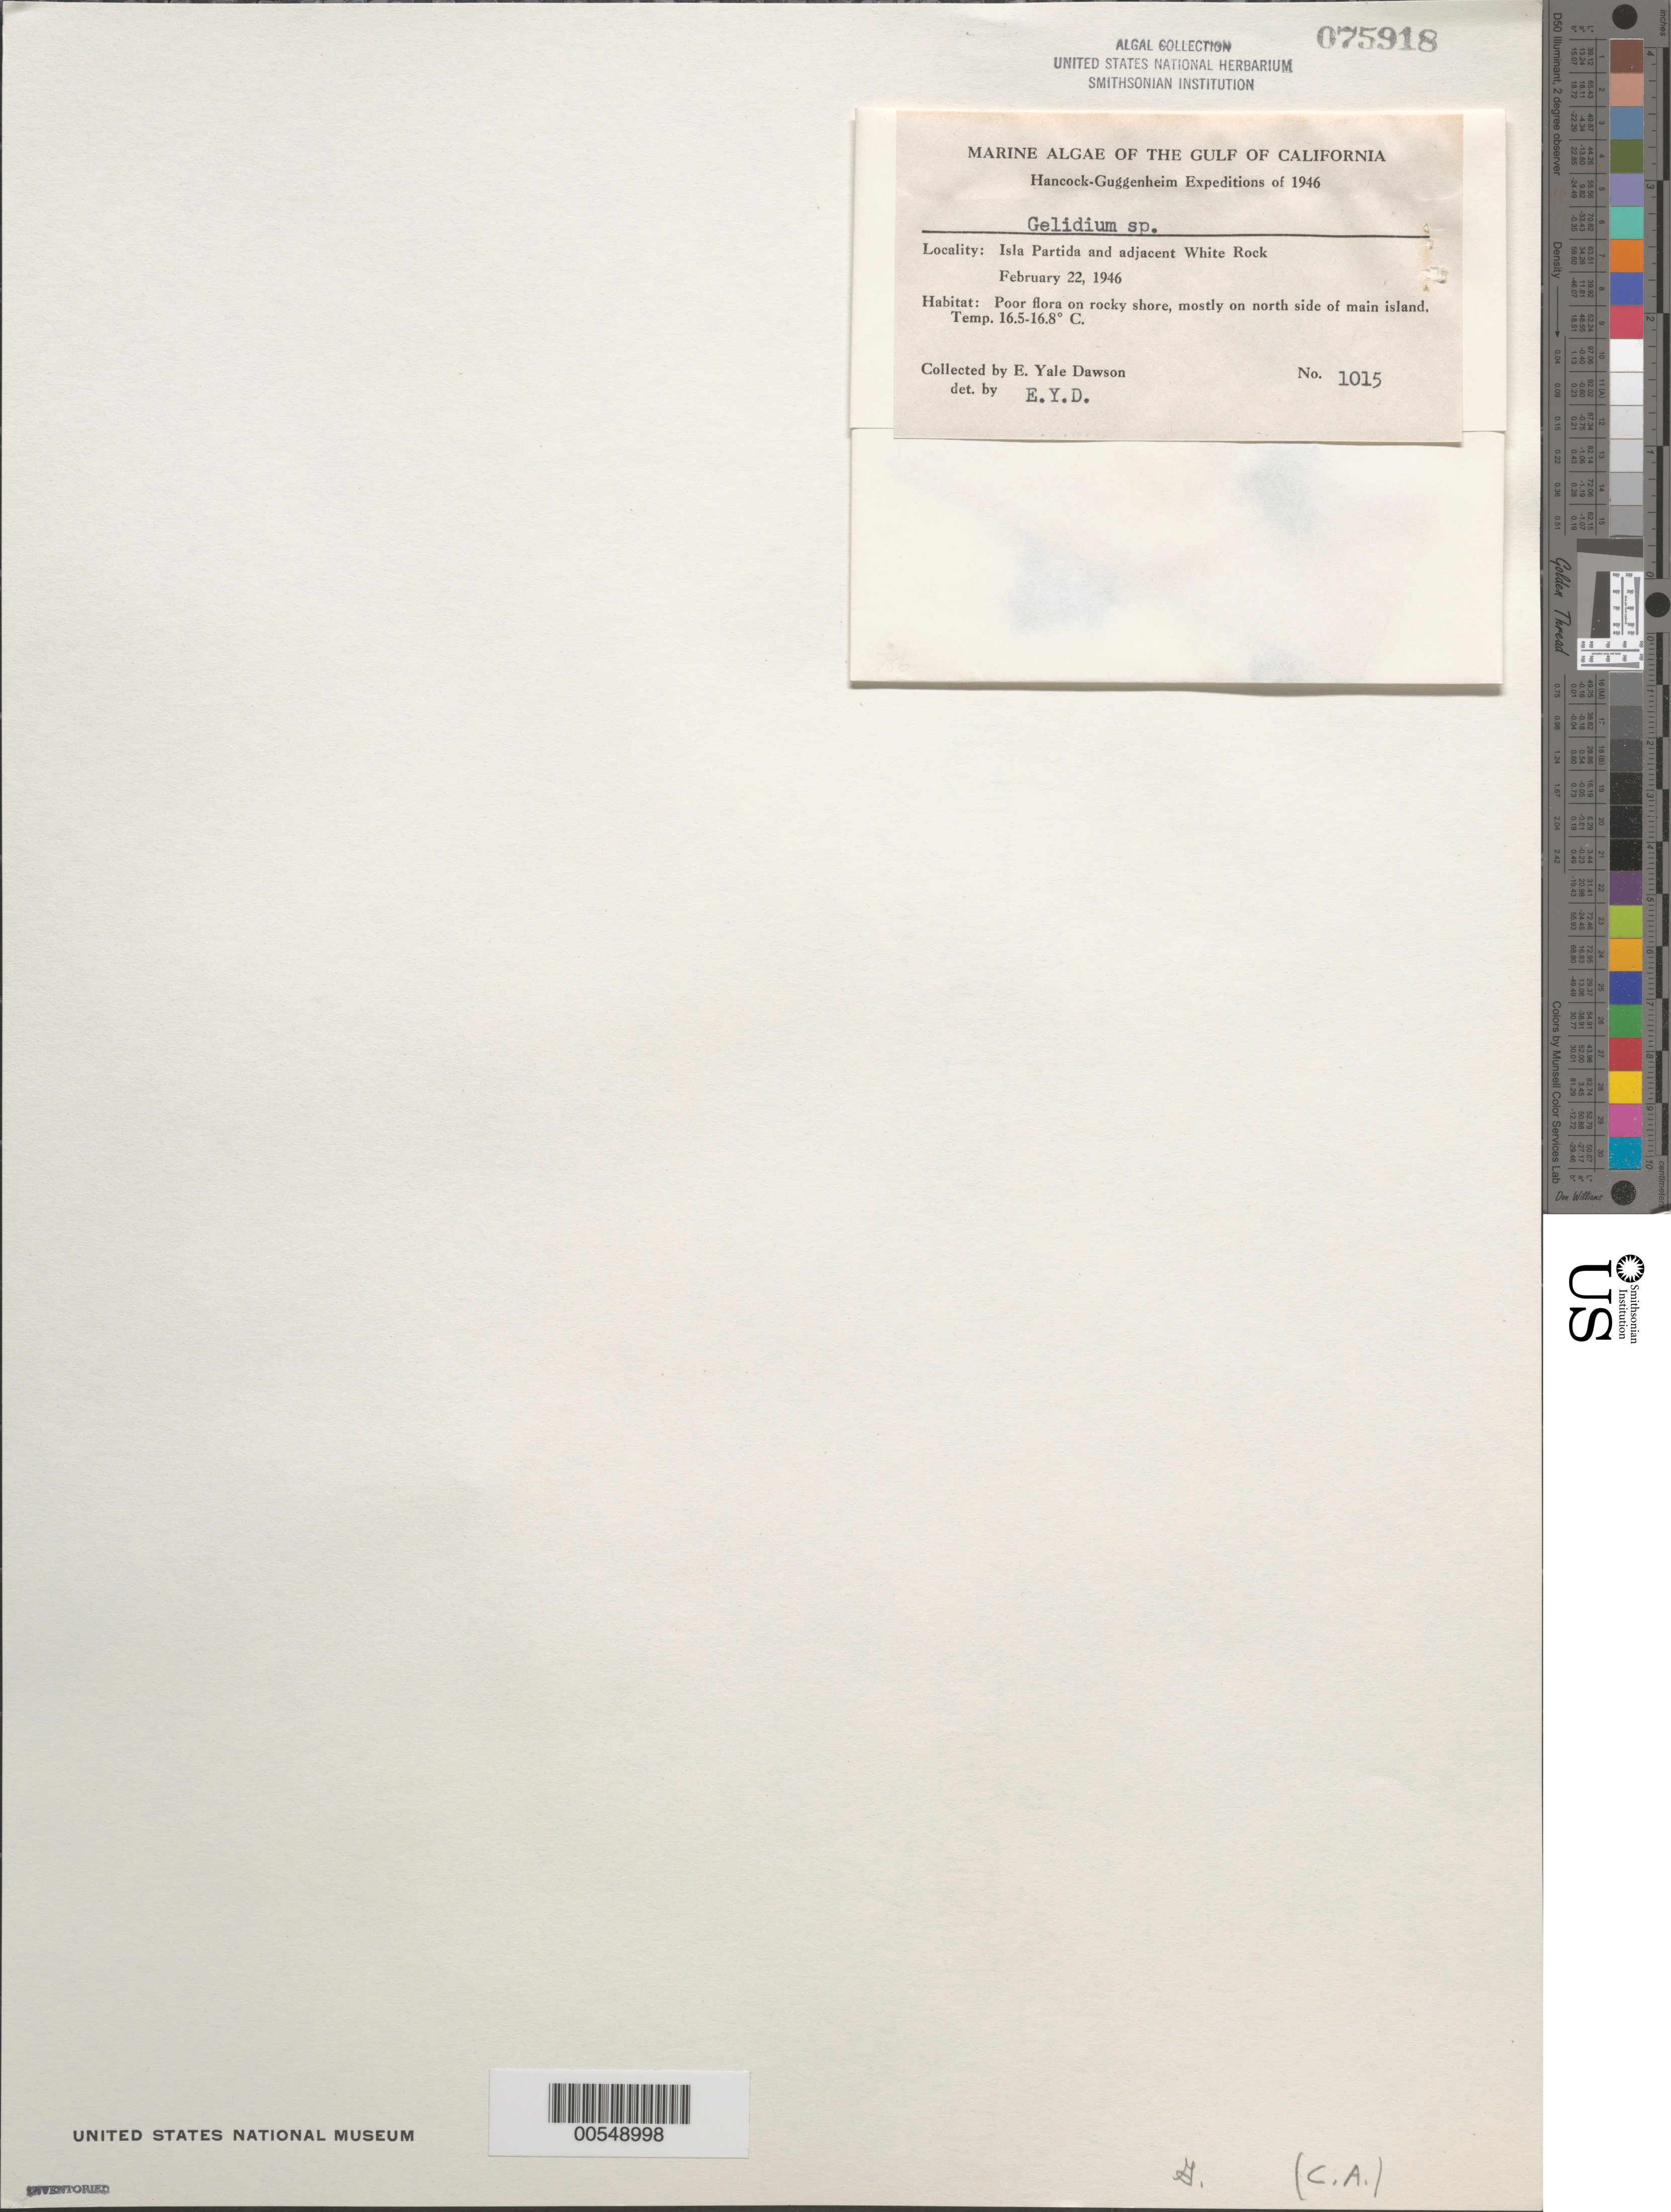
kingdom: Plantae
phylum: Rhodophyta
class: Florideophyceae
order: Gelidiales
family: Gelidiaceae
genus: Gelidium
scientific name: Gelidium sp.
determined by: Dawson, E. Y.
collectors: E. Y. Dawson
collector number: EYD 1015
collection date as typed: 22 Feb 1946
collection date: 1946-02-22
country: Mexico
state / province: Sonora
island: Isla Partida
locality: And White Rock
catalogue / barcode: US 75918